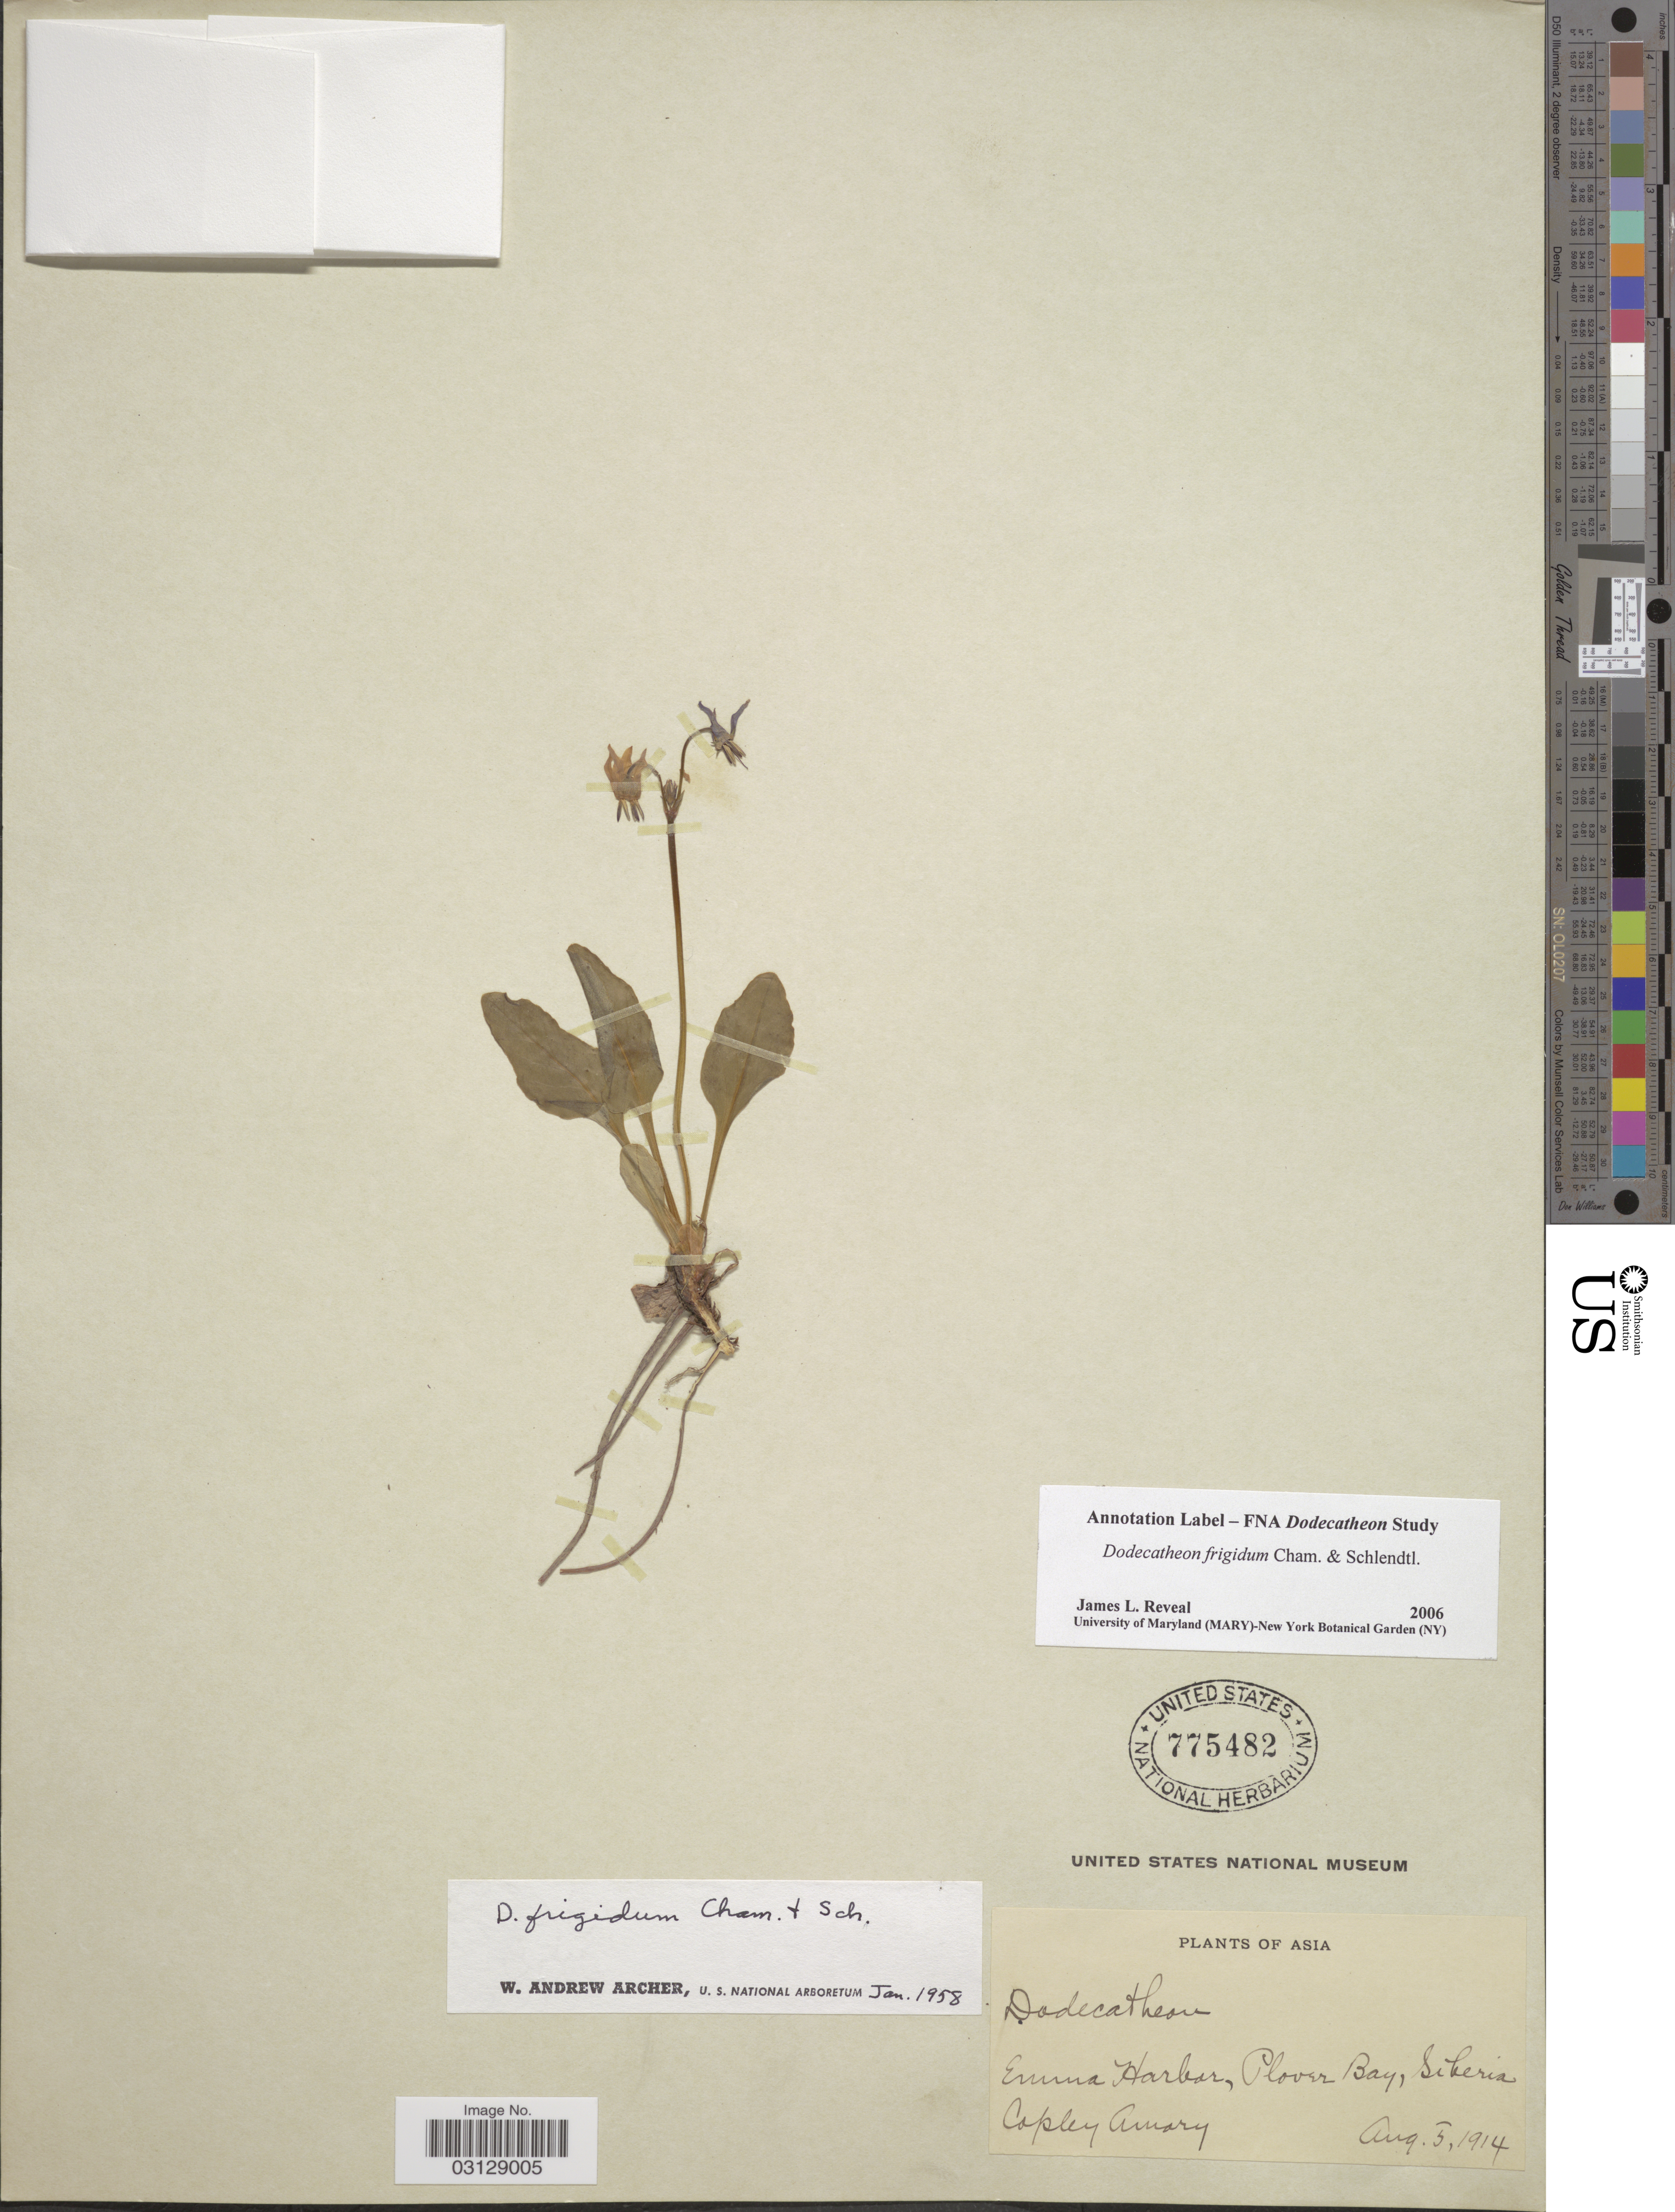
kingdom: Plantae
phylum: Tracheophyta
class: Magnoliopsida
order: Ericales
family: Primulaceae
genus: Dodecatheon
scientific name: Dodecatheon frigidum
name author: Cham. & Schltdl.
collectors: C. Amary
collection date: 1914-08-05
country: Russian Federation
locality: Asia. Emma Harbor, Plover Bay, Siberia. Asia.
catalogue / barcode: US 775482